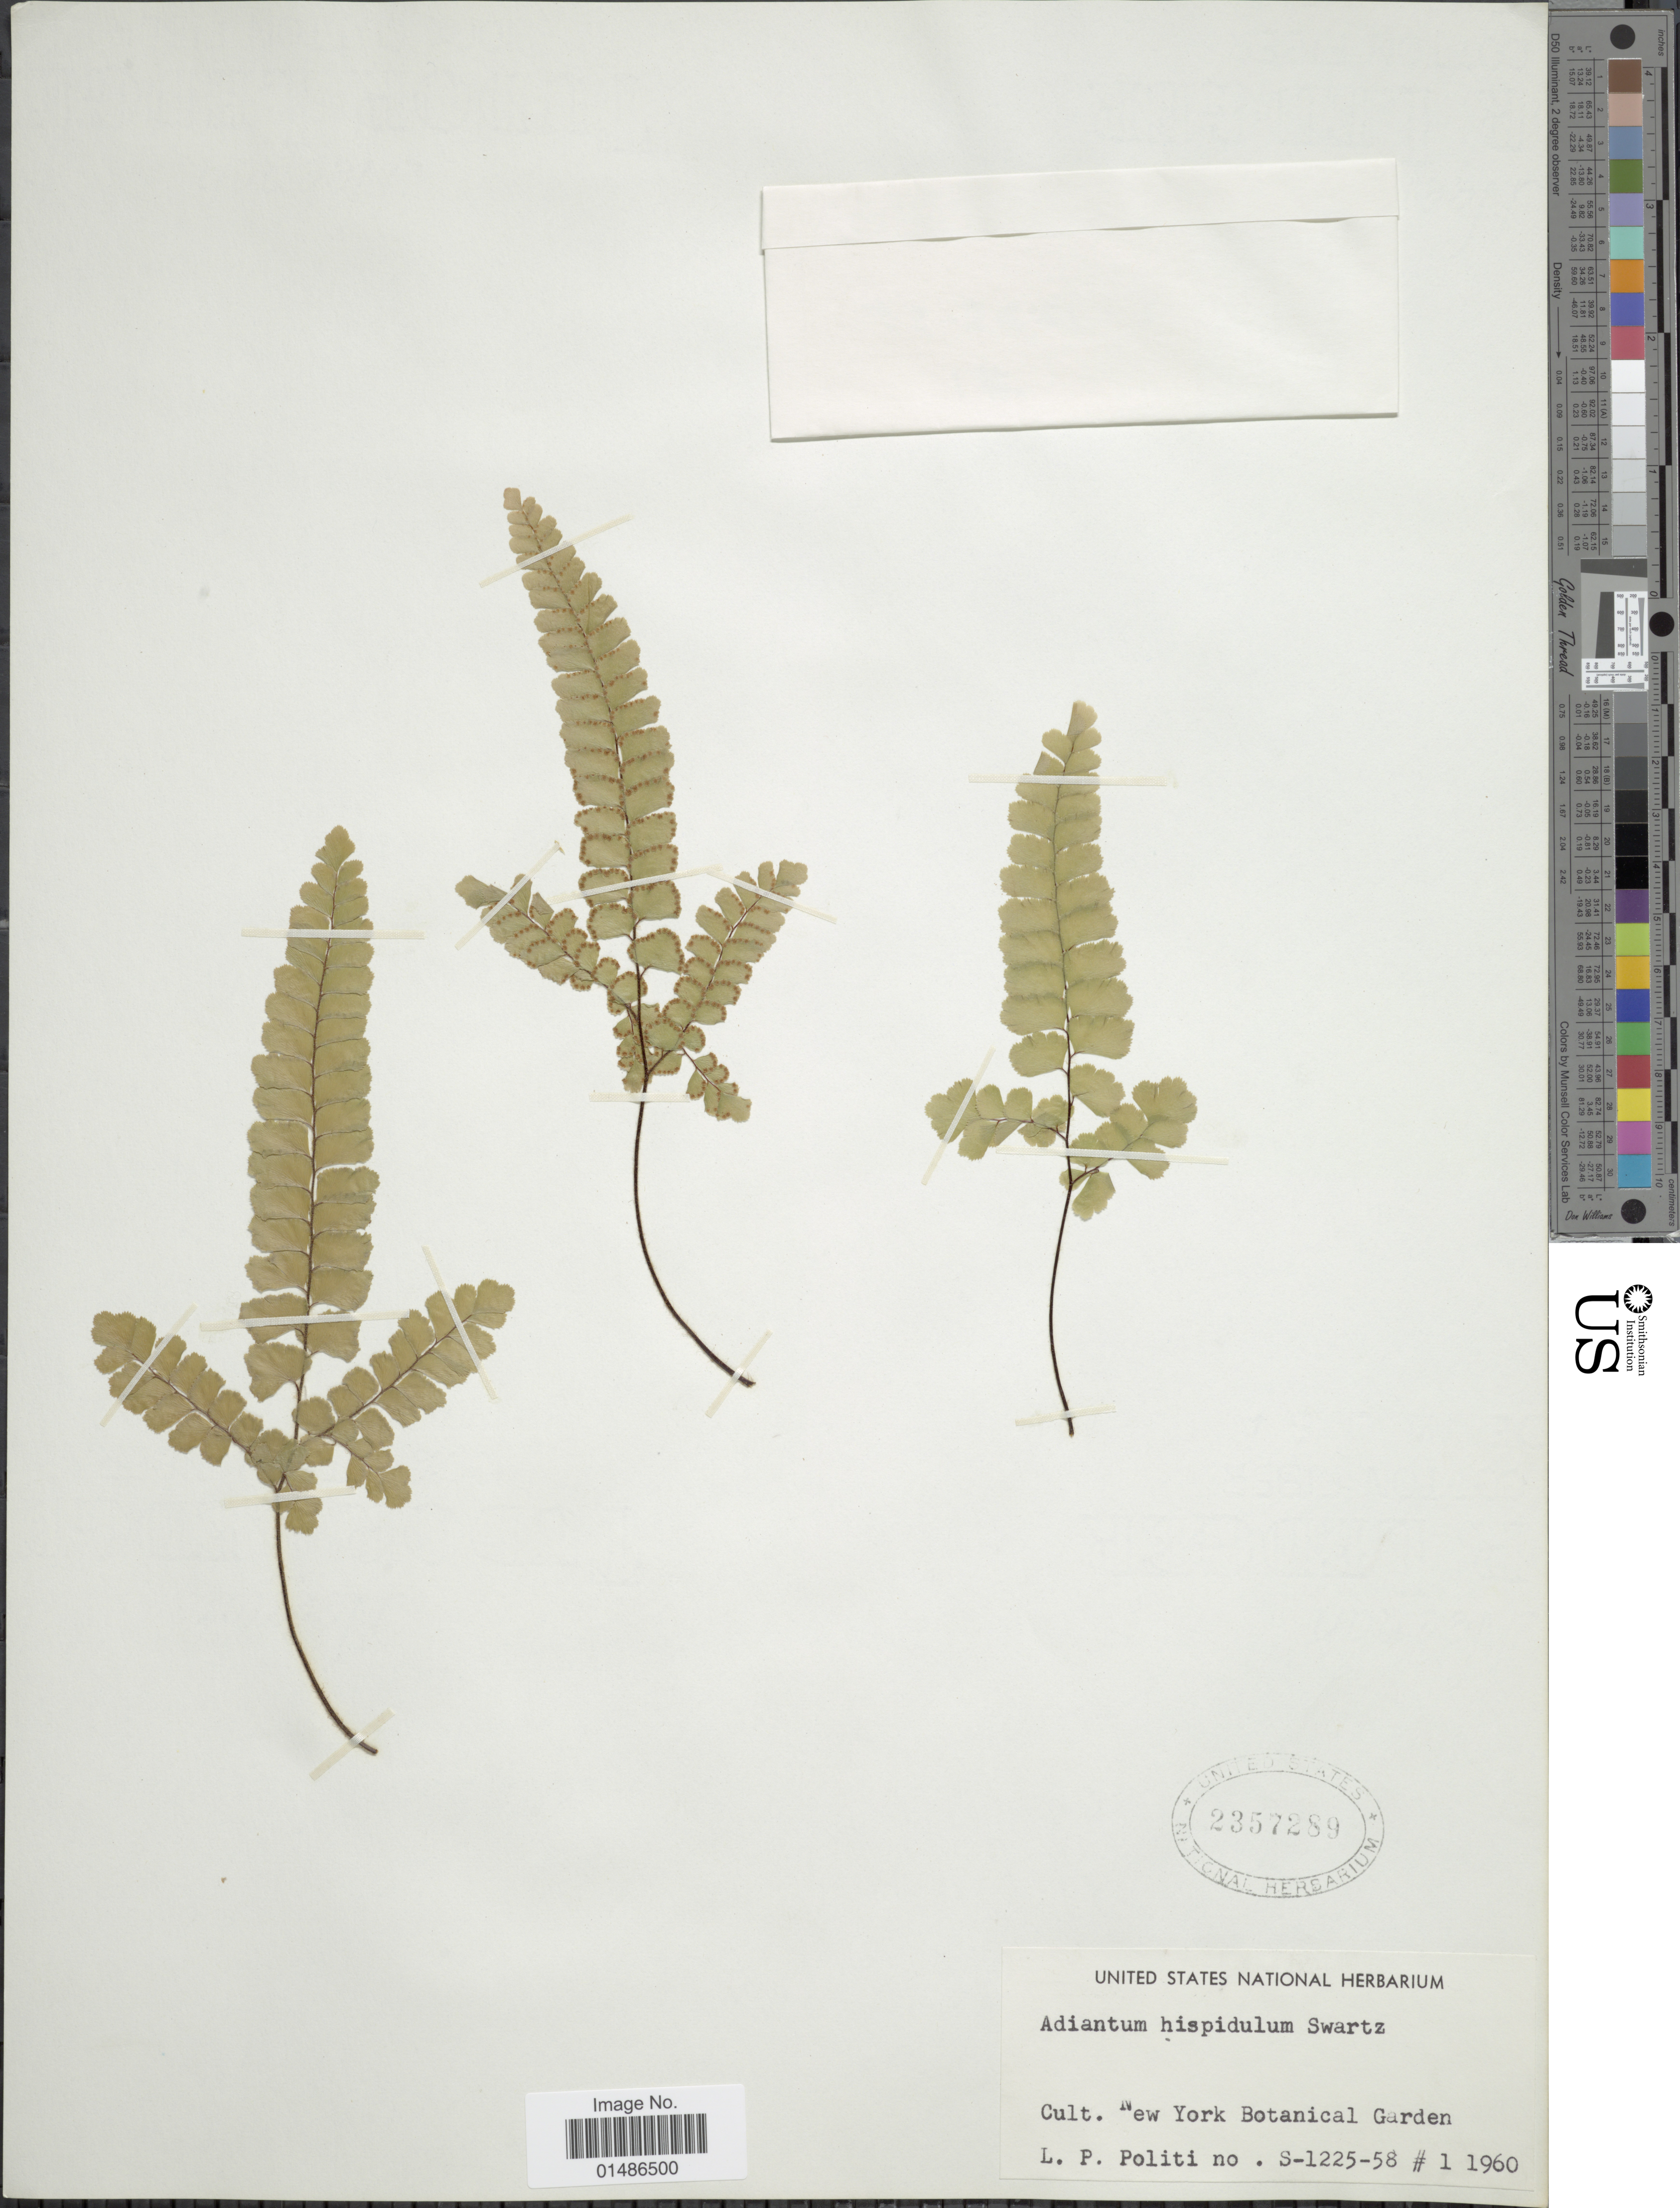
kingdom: Plantae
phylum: Tracheophyta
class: Polypodiopsida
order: Polypodiales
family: Pteridaceae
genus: Adiantum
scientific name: Adiantum hispidulum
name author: Sw.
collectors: L. Politi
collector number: S-1225-58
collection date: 1960-01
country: United States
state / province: New York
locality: Cult. New York Botanical Garden.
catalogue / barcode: US 2357289